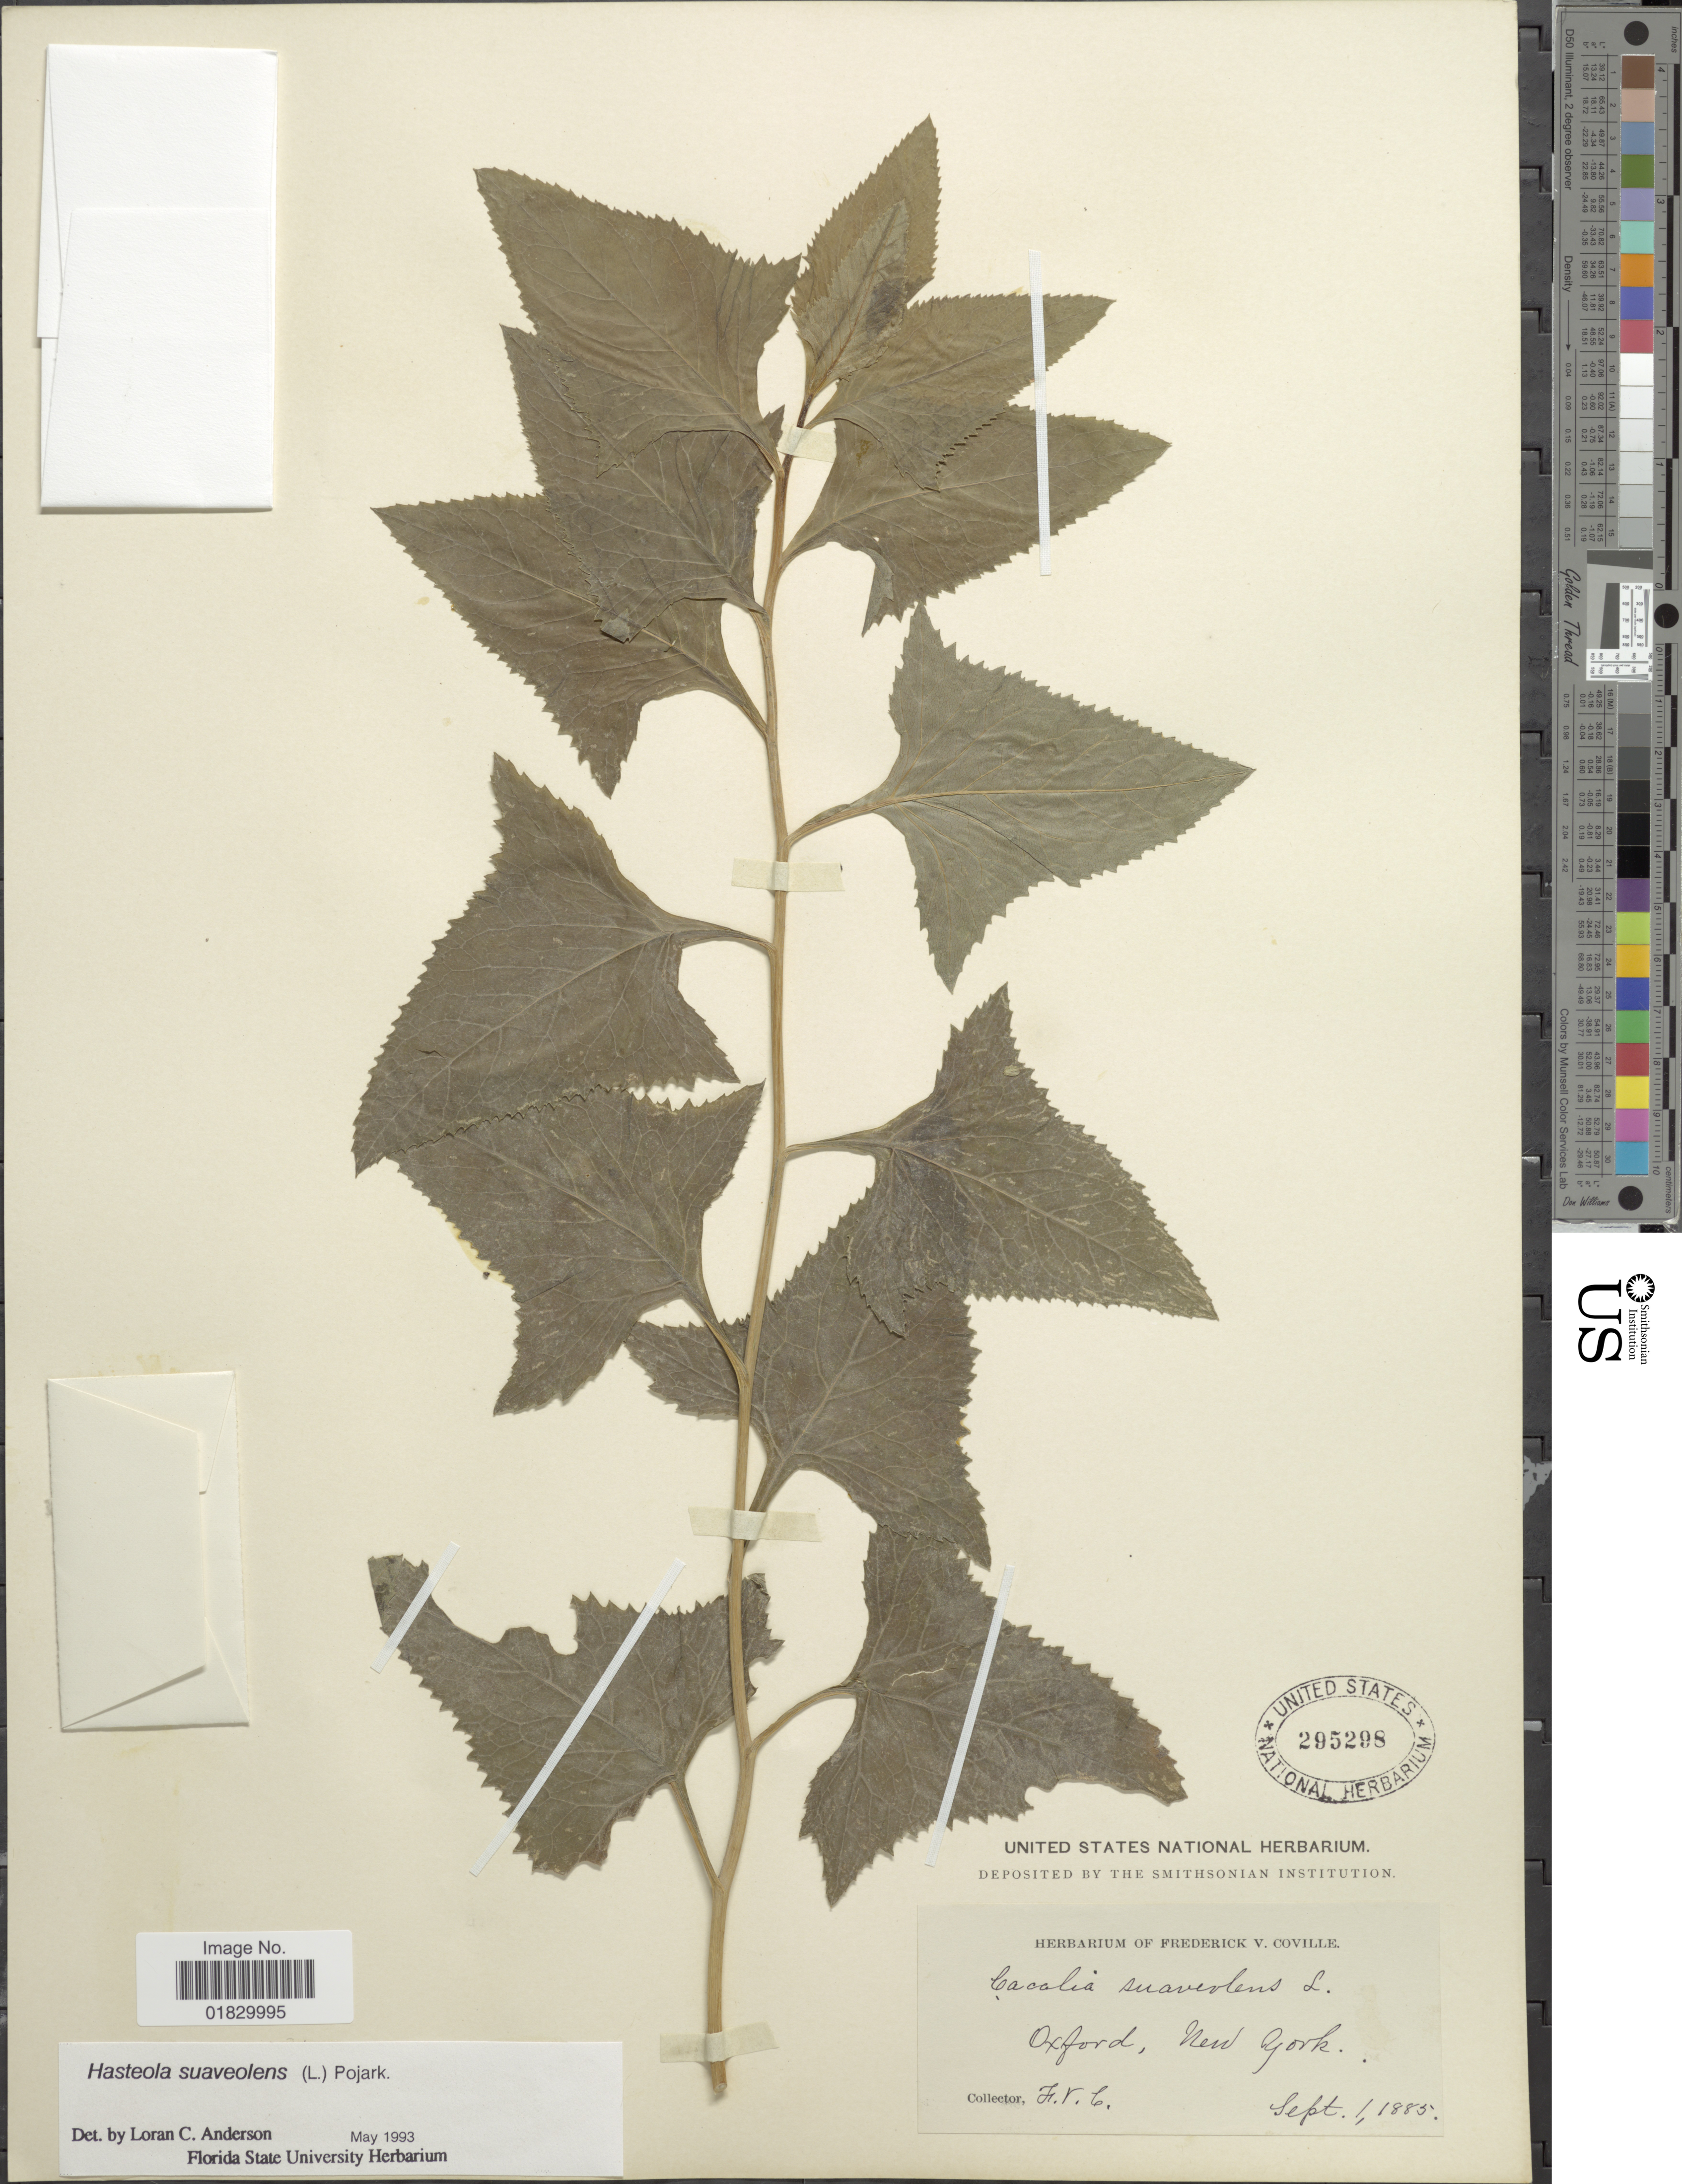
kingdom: Plantae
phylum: Tracheophyta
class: Magnoliopsida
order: Asterales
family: Asteraceae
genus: Hasteola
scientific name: Hasteola suaveolens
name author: (L.) Pojark.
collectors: F. V. Coville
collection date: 1885-09-01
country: United States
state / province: New York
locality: Oxford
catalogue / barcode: US 295298